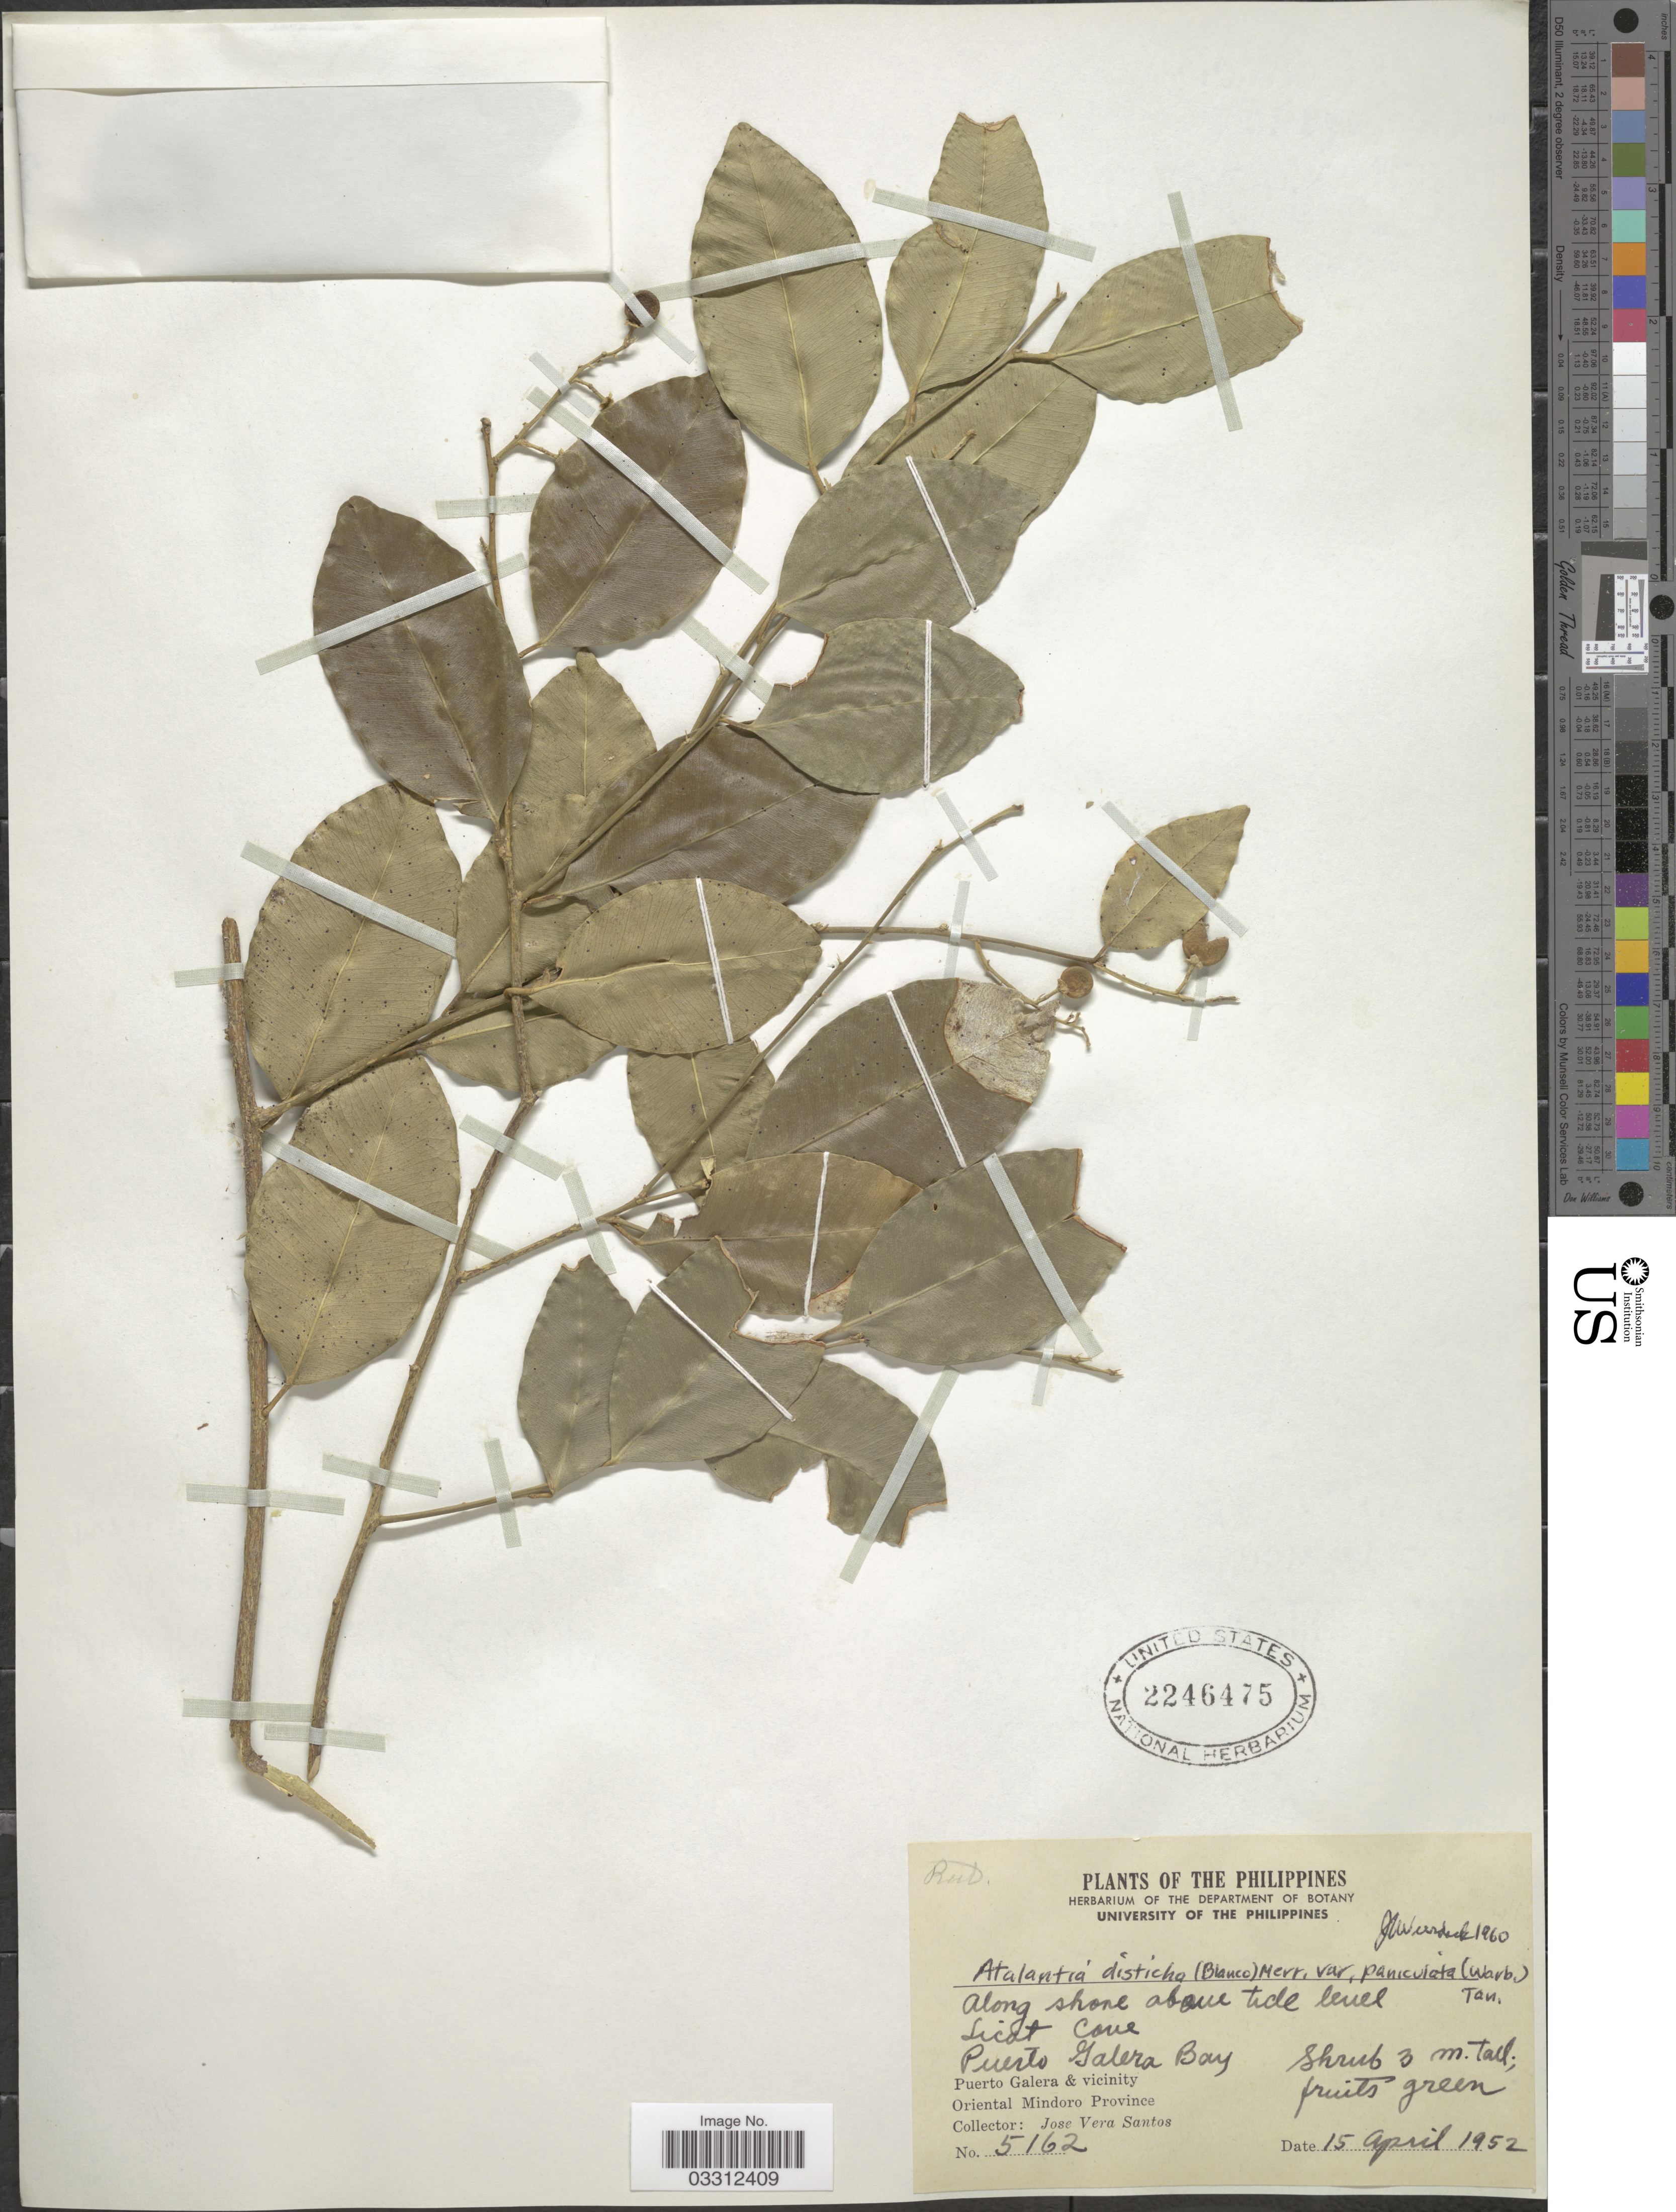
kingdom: Plantae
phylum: Tracheophyta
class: Magnoliopsida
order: Sapindales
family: Rutaceae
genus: Atalantia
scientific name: Atalantia racemosa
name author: Wight ex Hook.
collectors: J. Santos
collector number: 5162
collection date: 1952-04-15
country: Philippines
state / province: Mimaropa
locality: Along shore above tide level Licot, Cove. Puerto Galera Bay. Puerto Galera & vicinity. Oriental Mindoro Province.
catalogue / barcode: US 2246475